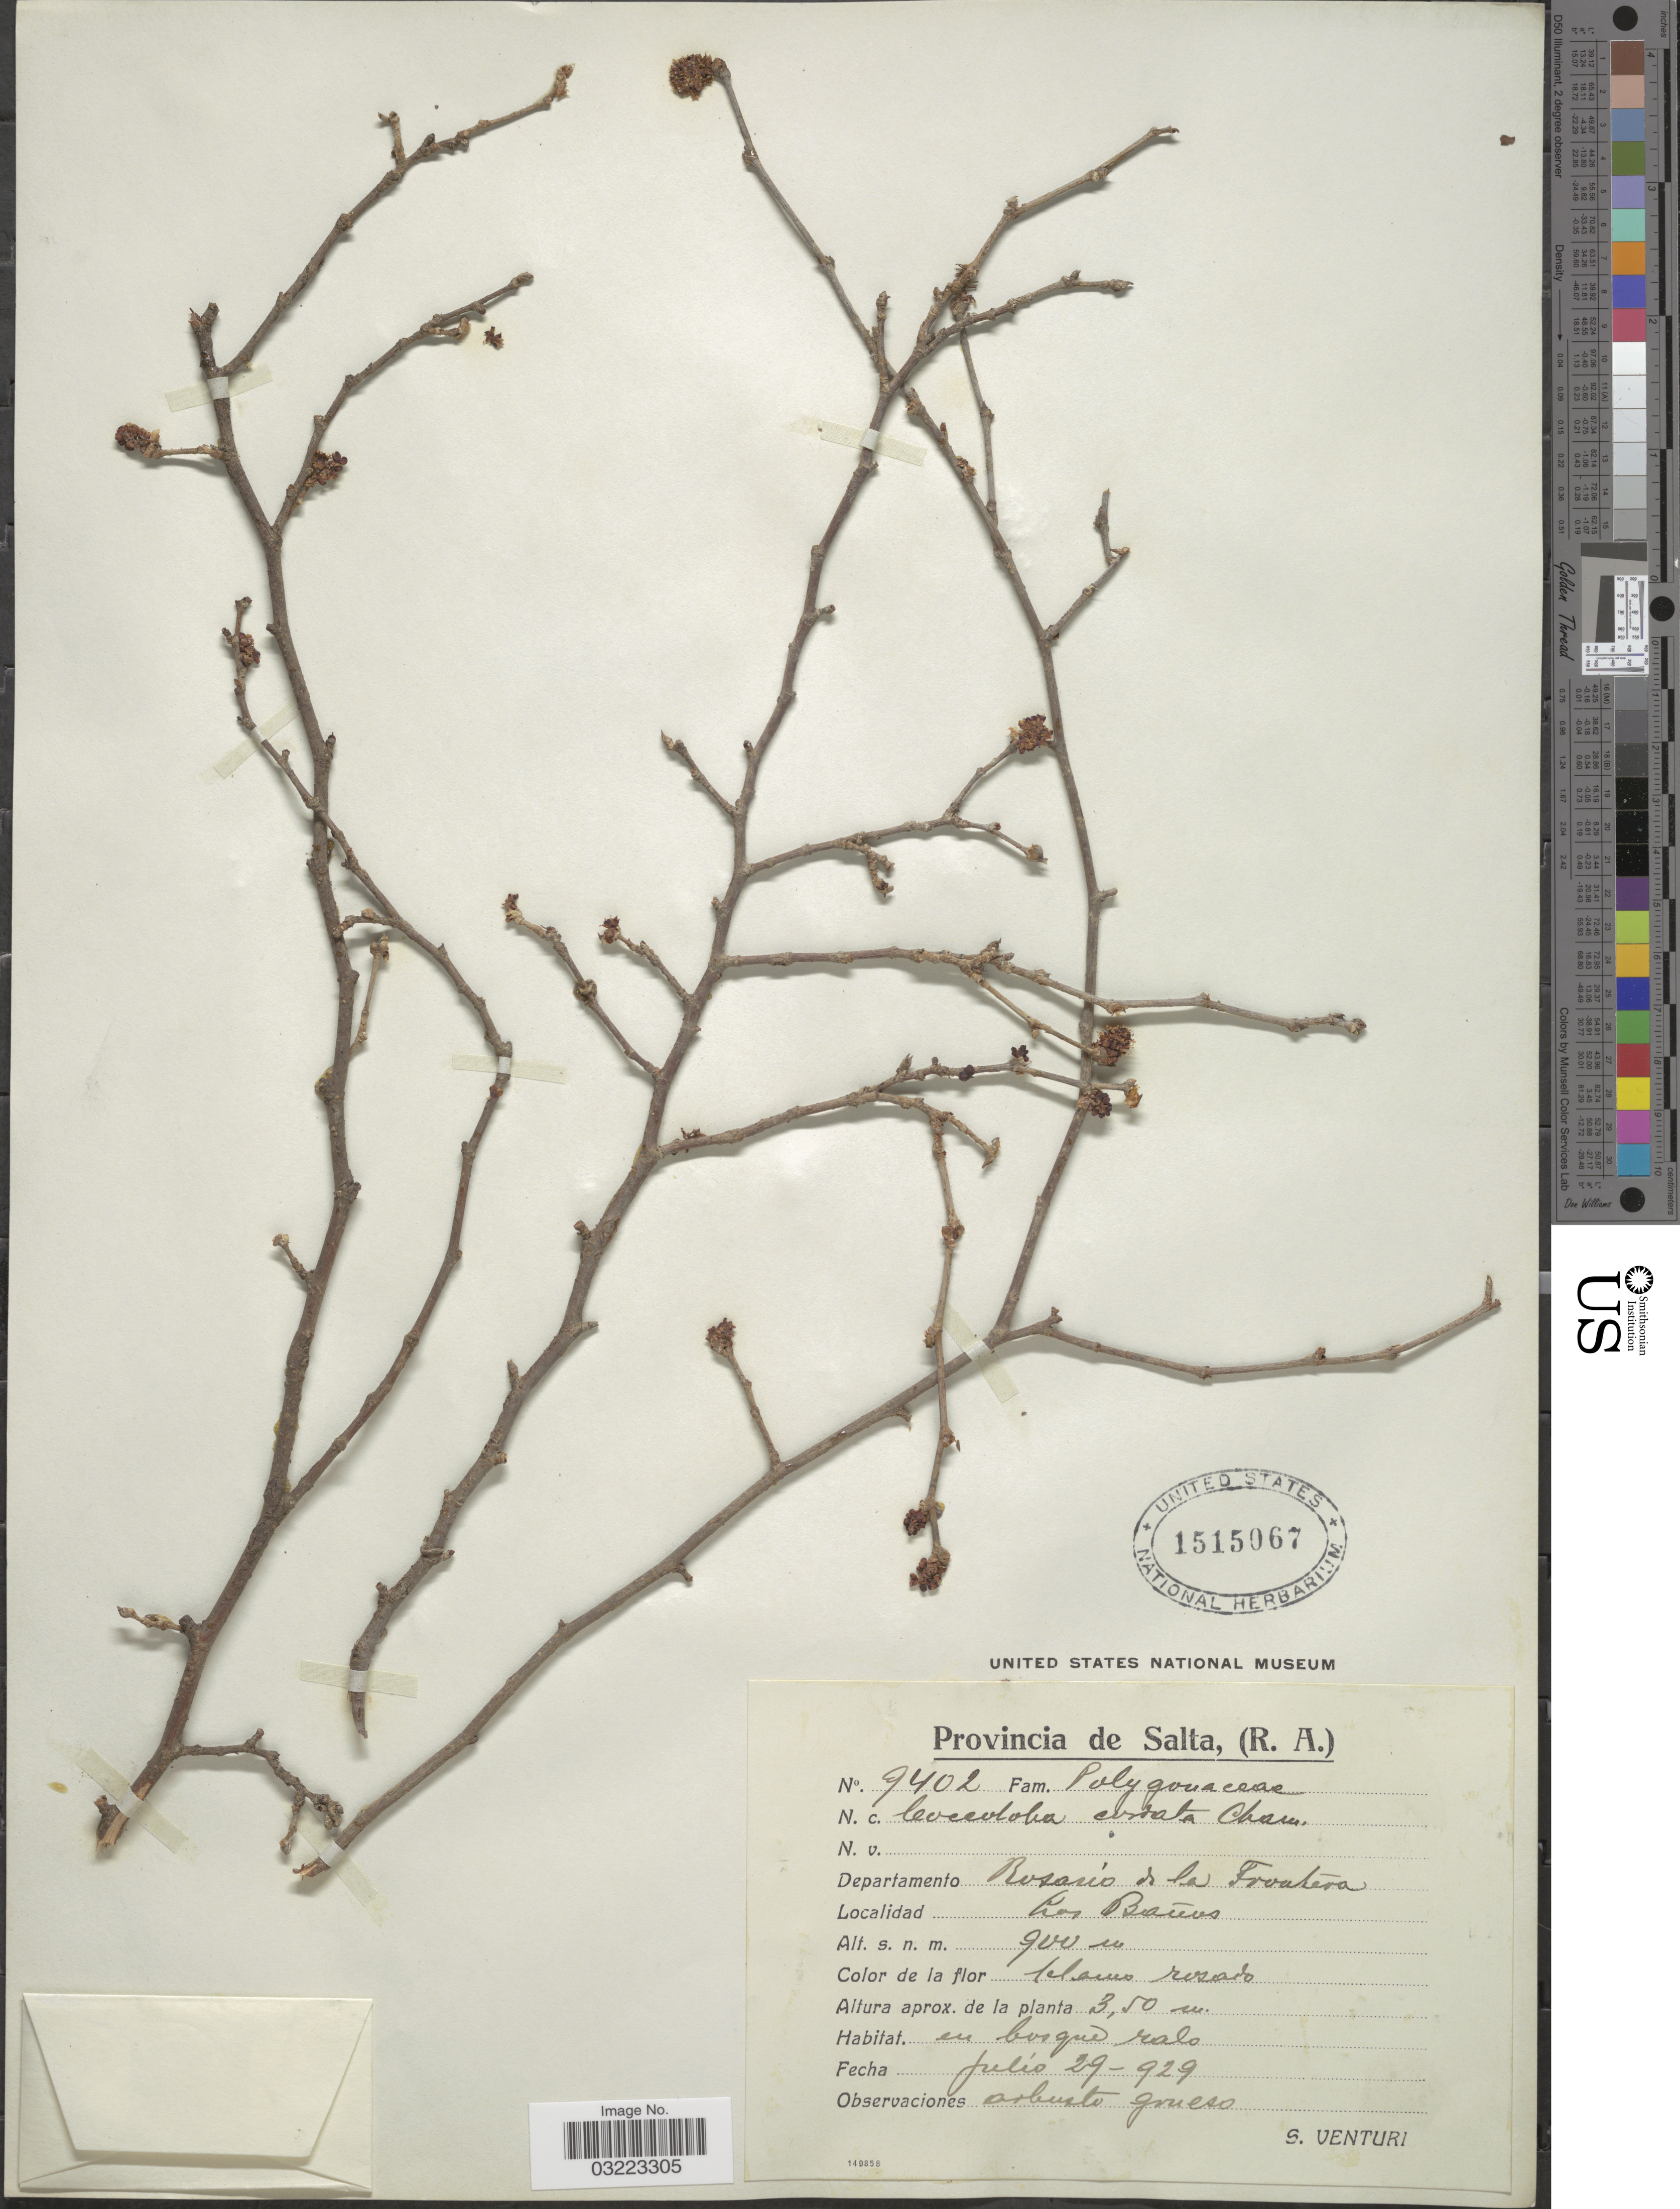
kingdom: Plantae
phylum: Tracheophyta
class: Magnoliopsida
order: Caryophyllales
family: Polygonaceae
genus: Coccoloba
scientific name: Coccoloba cordata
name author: Cham.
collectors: S. Venturi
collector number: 9402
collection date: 1929-07-29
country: Argentina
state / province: Salta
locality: Departamento Rosario de la Frontera. Los Baños.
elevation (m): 900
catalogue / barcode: US 1515067